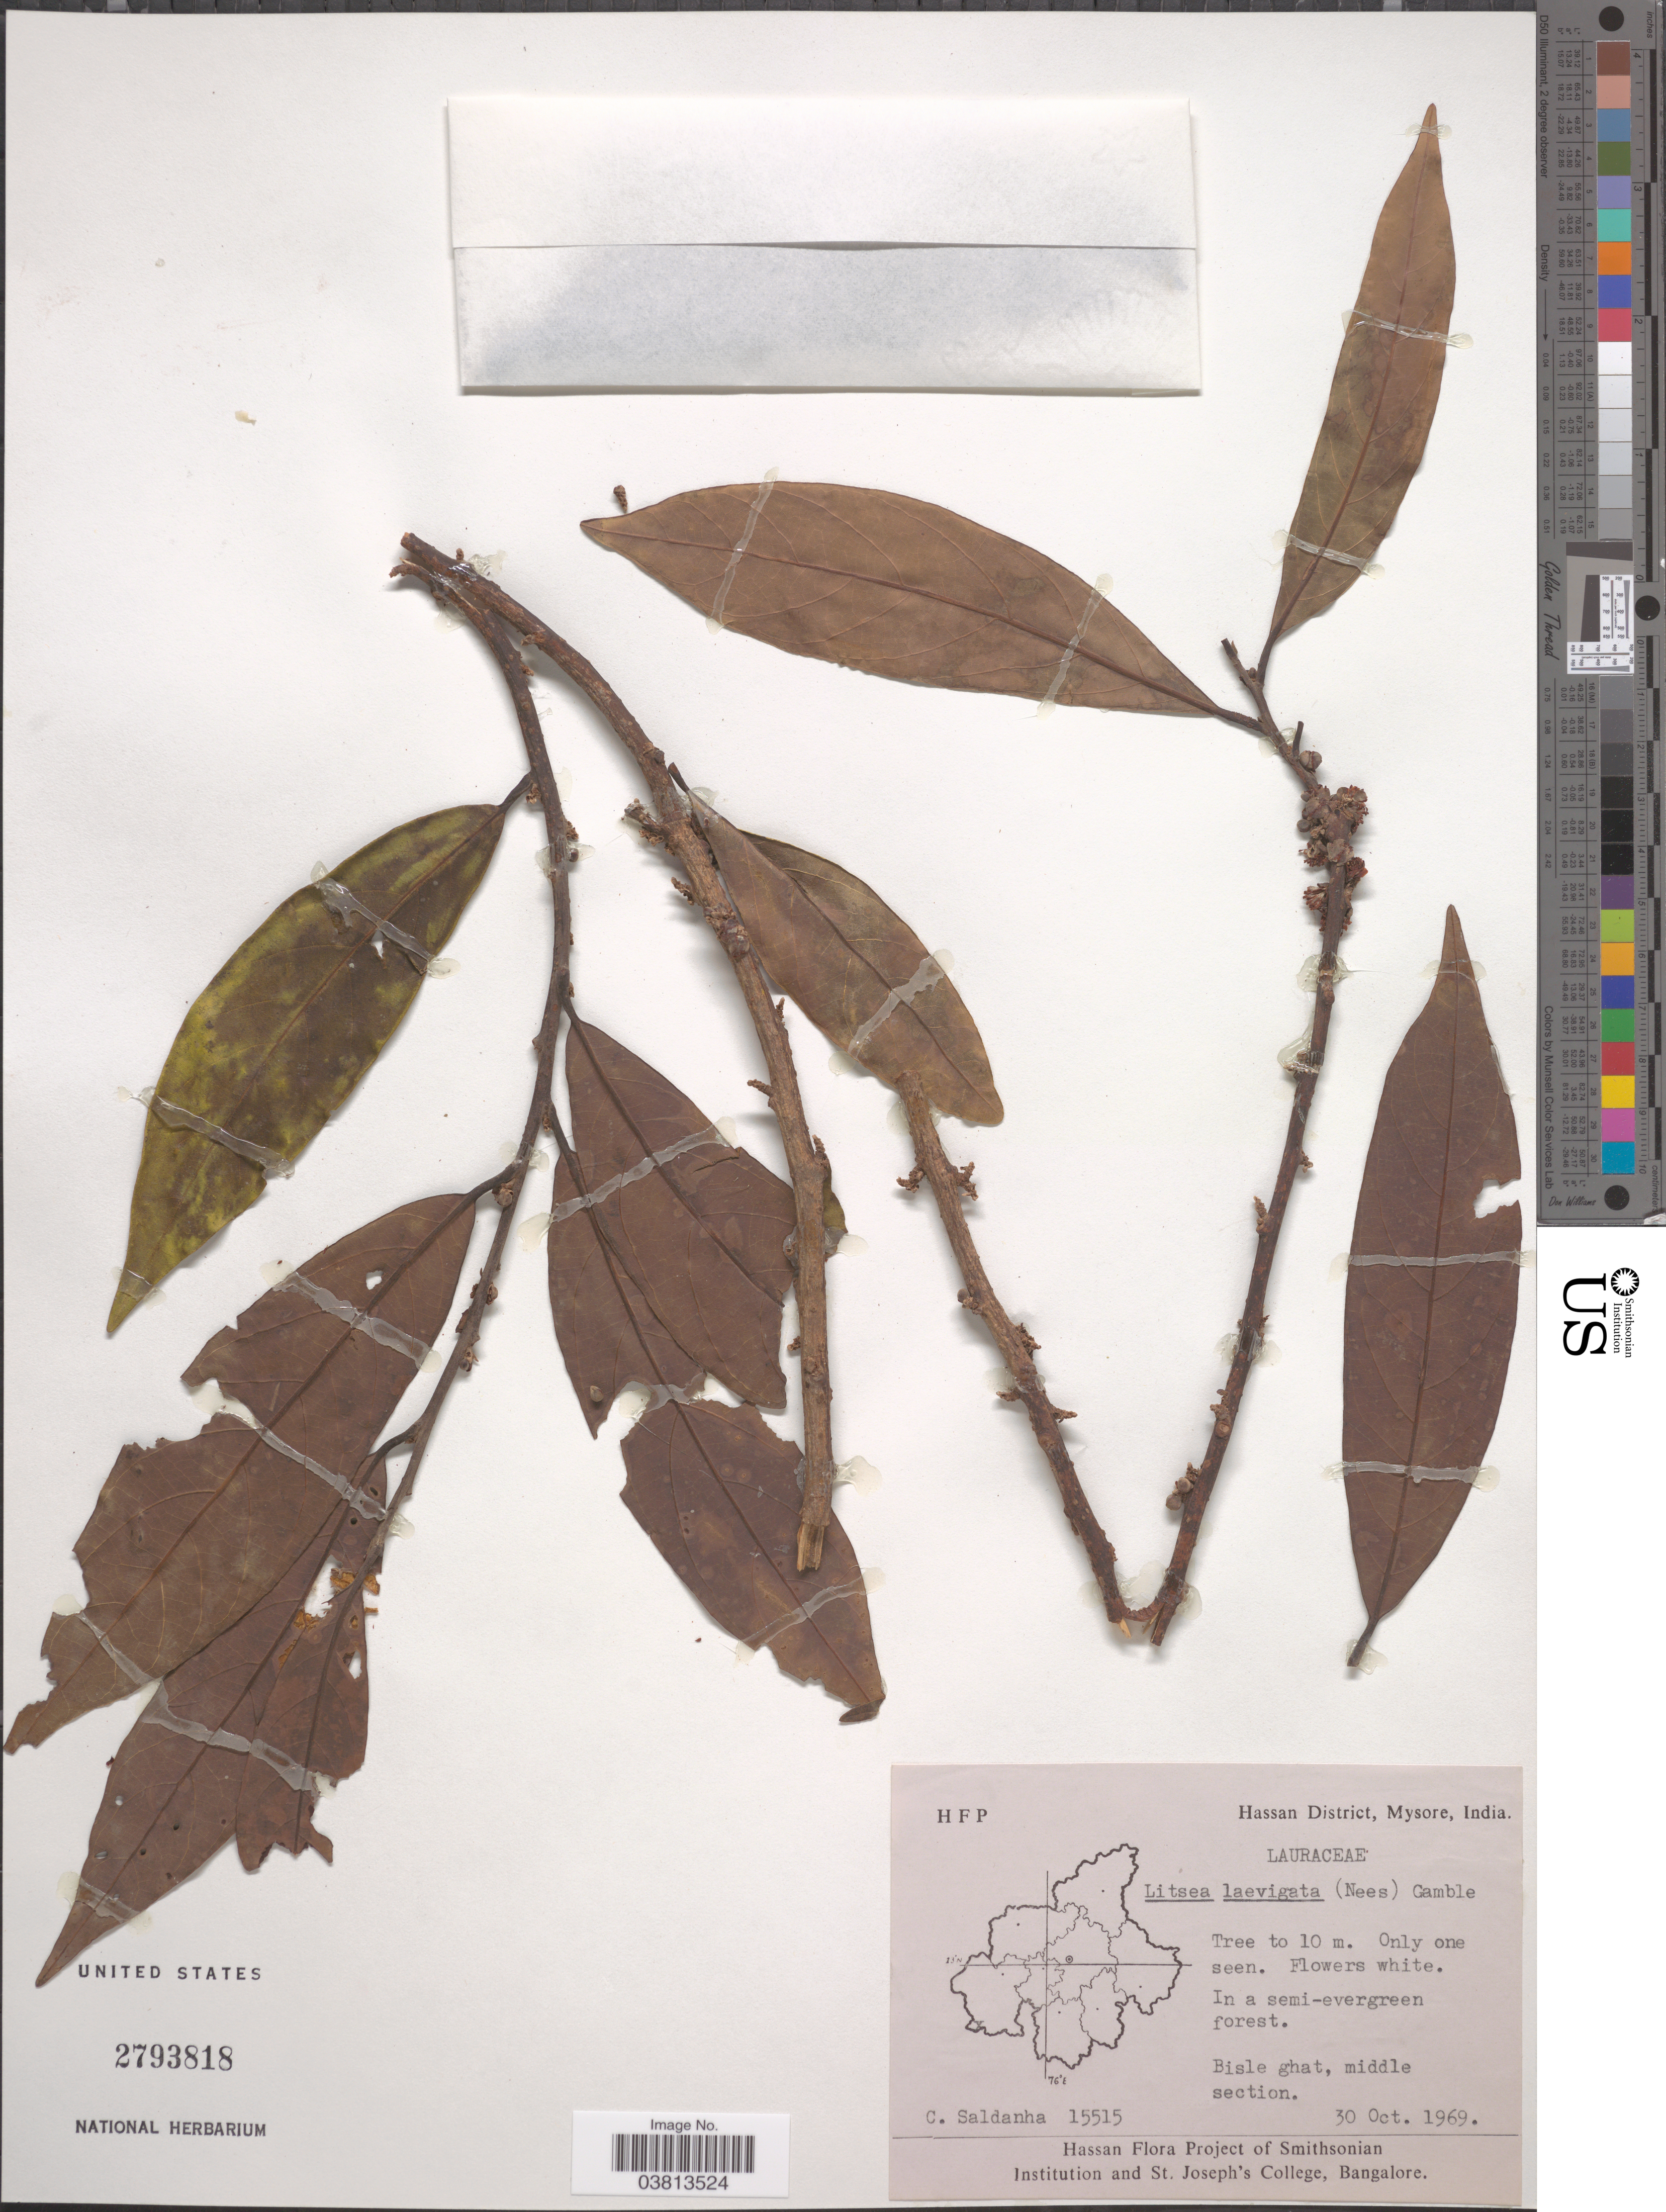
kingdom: Plantae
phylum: Tracheophyta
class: Magnoliopsida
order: Laurales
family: Lauraceae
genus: Litsea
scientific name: Litsea laevigata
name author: Gamble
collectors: C. Saldanha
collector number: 15515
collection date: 1969-10-30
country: India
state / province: Karnataka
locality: Hassan District, Mysore. Bisle ghat, middle section.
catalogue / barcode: US 2793818